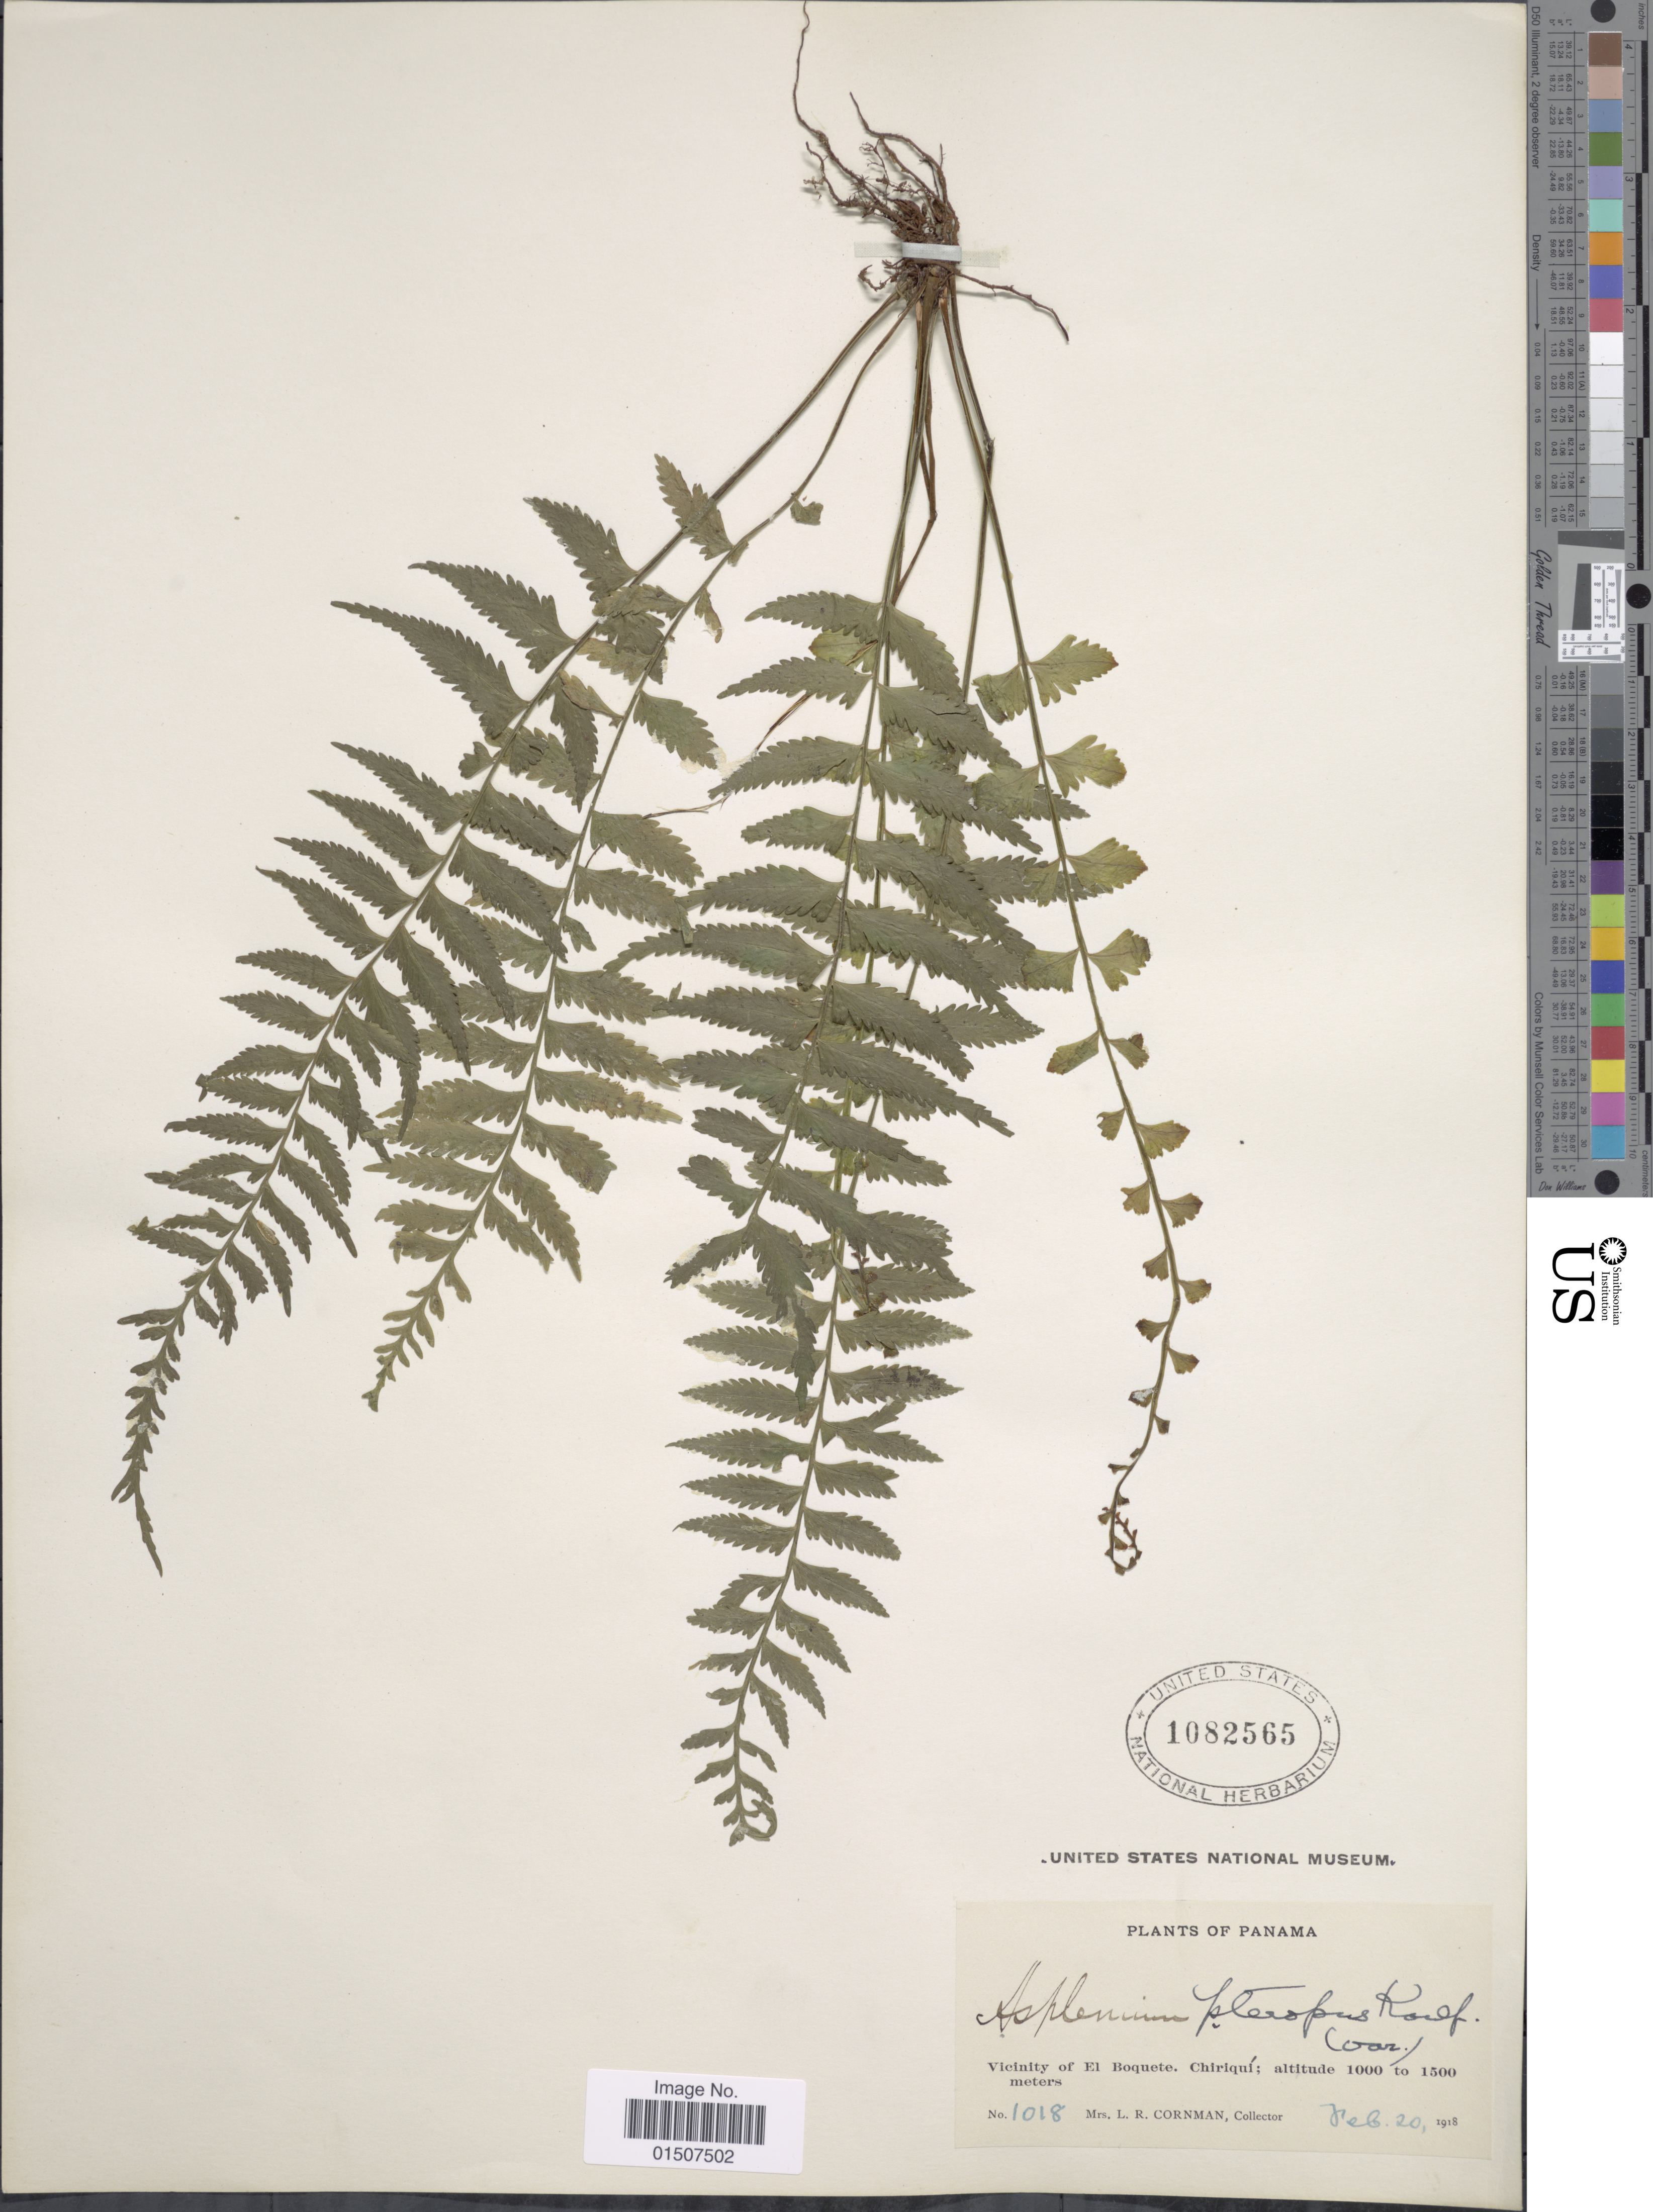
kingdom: Plantae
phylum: Tracheophyta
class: Polypodiopsida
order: Polypodiales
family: Aspleniaceae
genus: Asplenium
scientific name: Asplenium pululahuae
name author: Sodiro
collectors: L. Cornman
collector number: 1018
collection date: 1918-02-20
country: Panama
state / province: Chiriqui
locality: Vicinity of El Boquete. Chiriqui.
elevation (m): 1000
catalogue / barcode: US 1082565